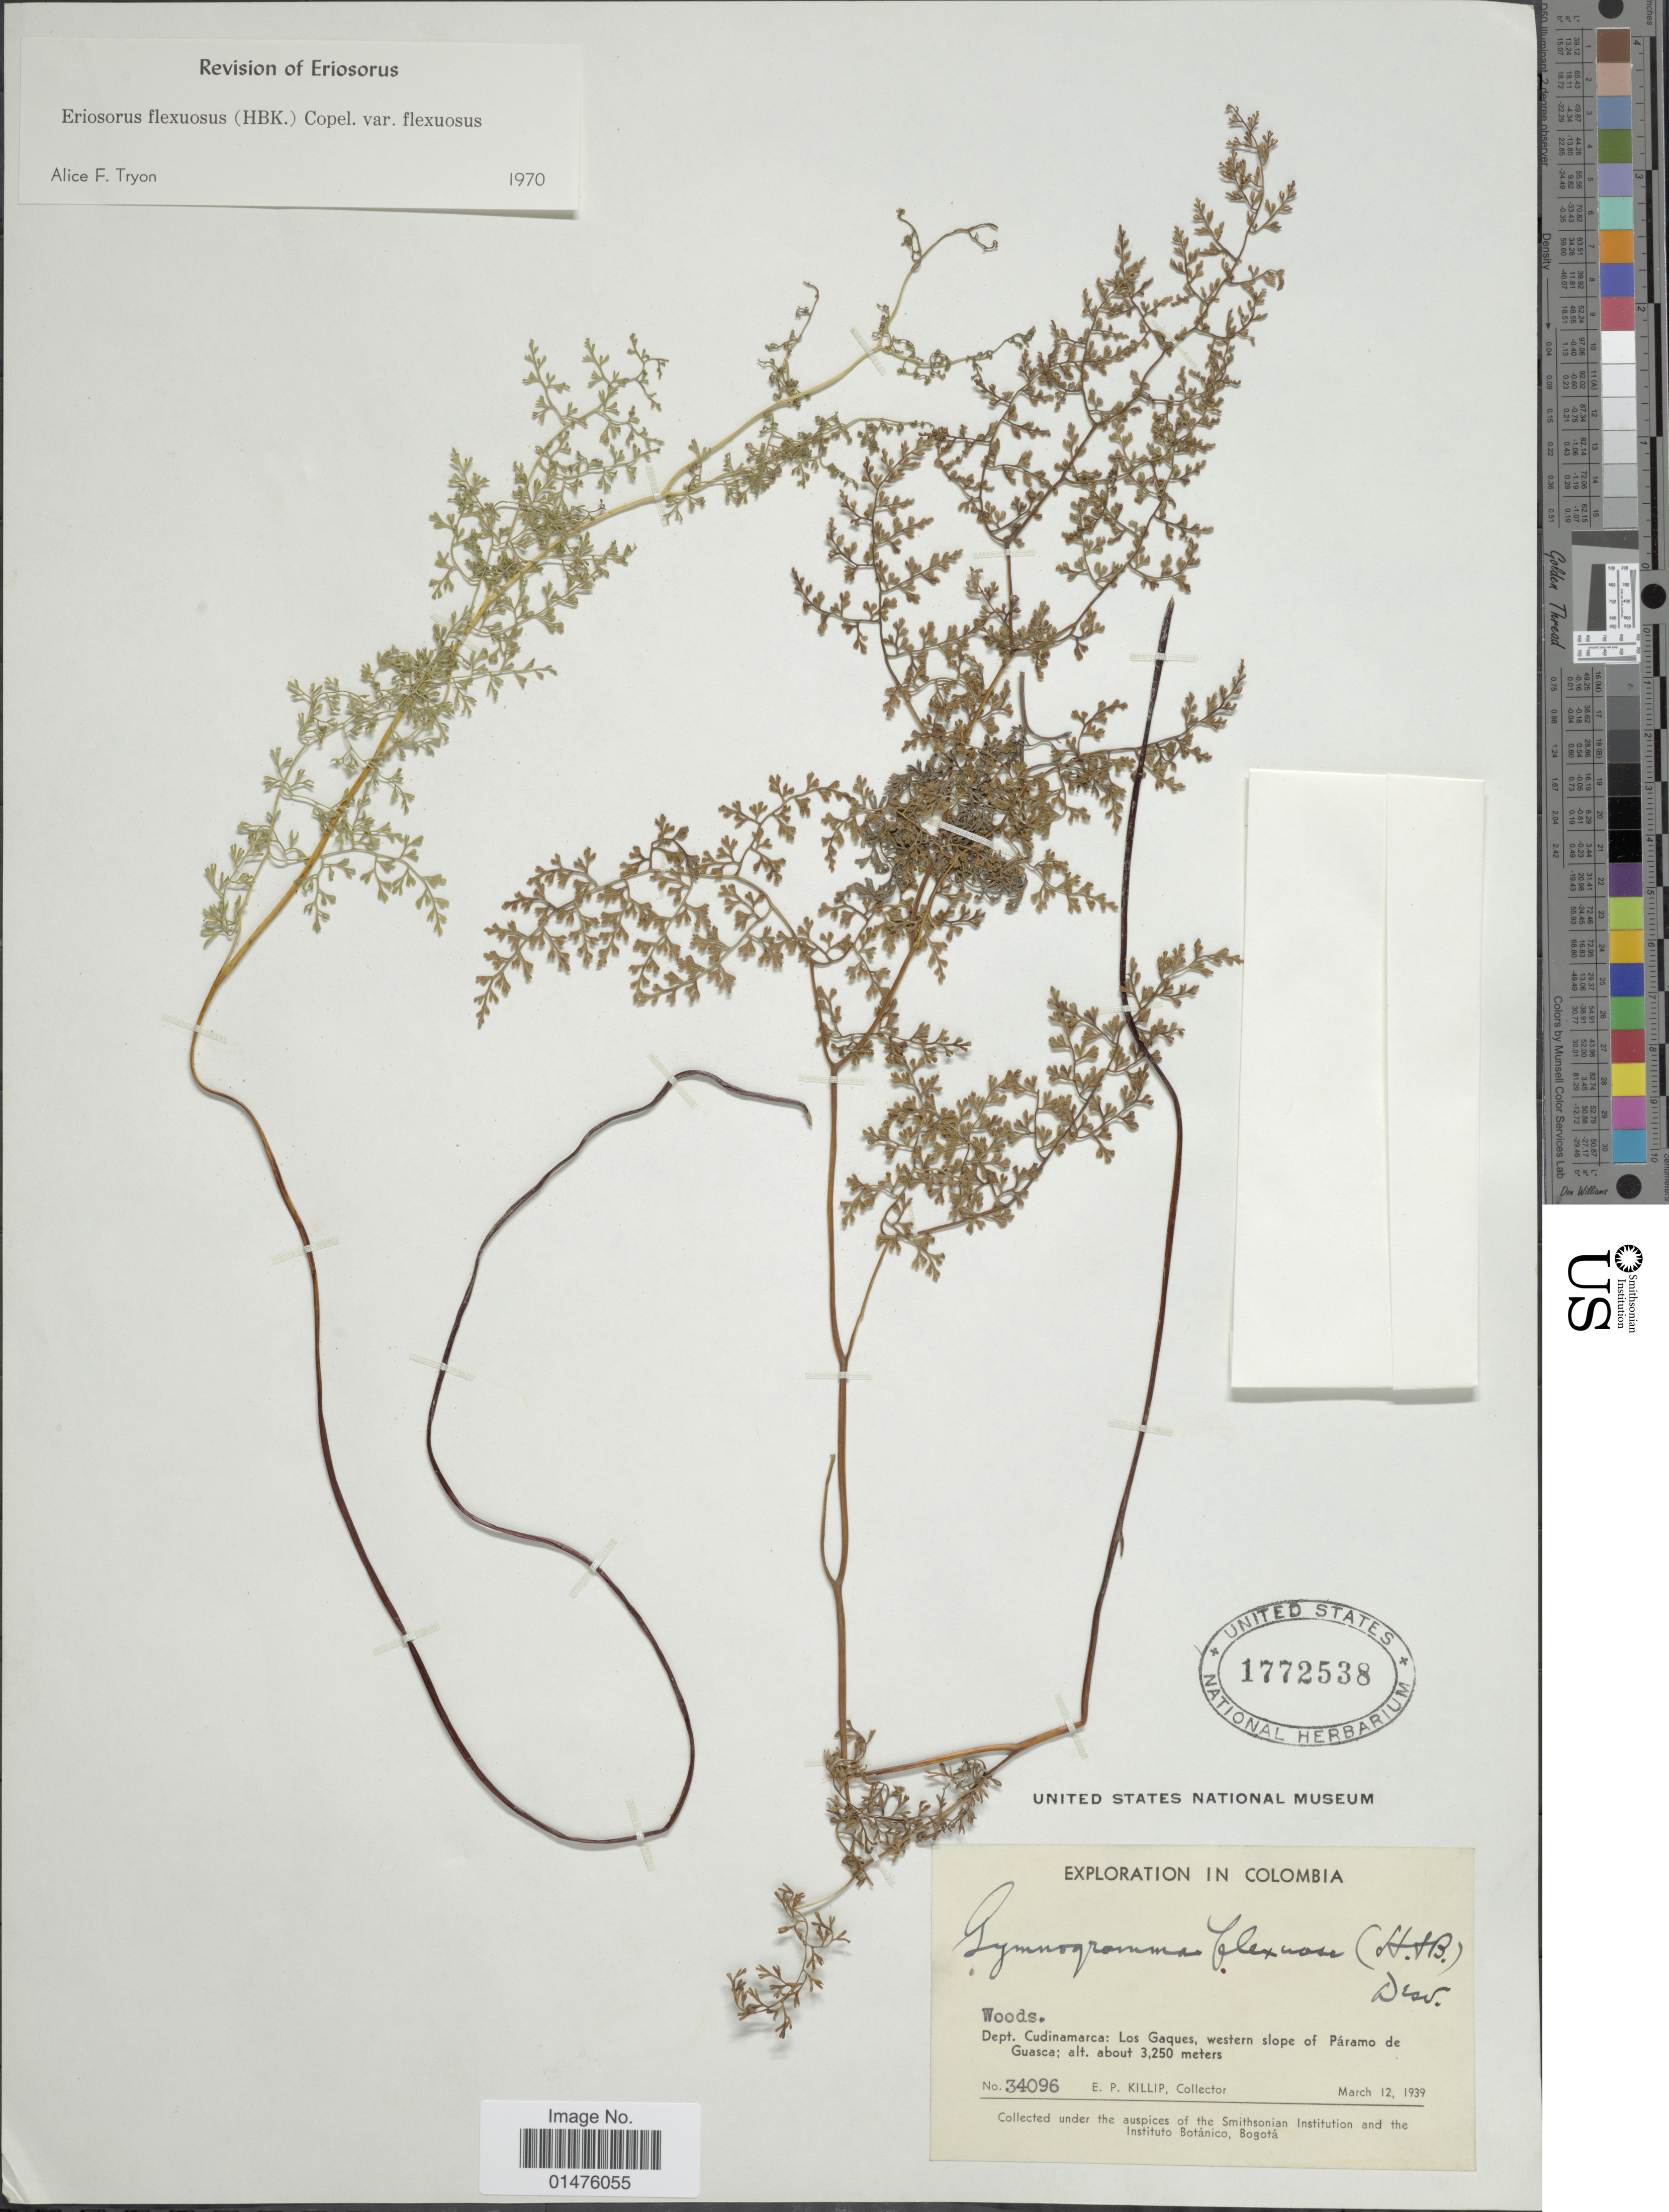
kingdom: Plantae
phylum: Tracheophyta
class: Polypodiopsida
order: Polypodiales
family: Pteridaceae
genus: Jamesonia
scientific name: Jamesonia flexuosa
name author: (Humb. & Bonpl.) Christenh.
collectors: E. P. Killip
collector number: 34096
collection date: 1939-03-12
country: Colombia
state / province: Cundinamarca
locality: Dept. Cundinamarca: Los Gaques, western slope of Páramo de Guasca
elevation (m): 3250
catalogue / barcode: US 1772538